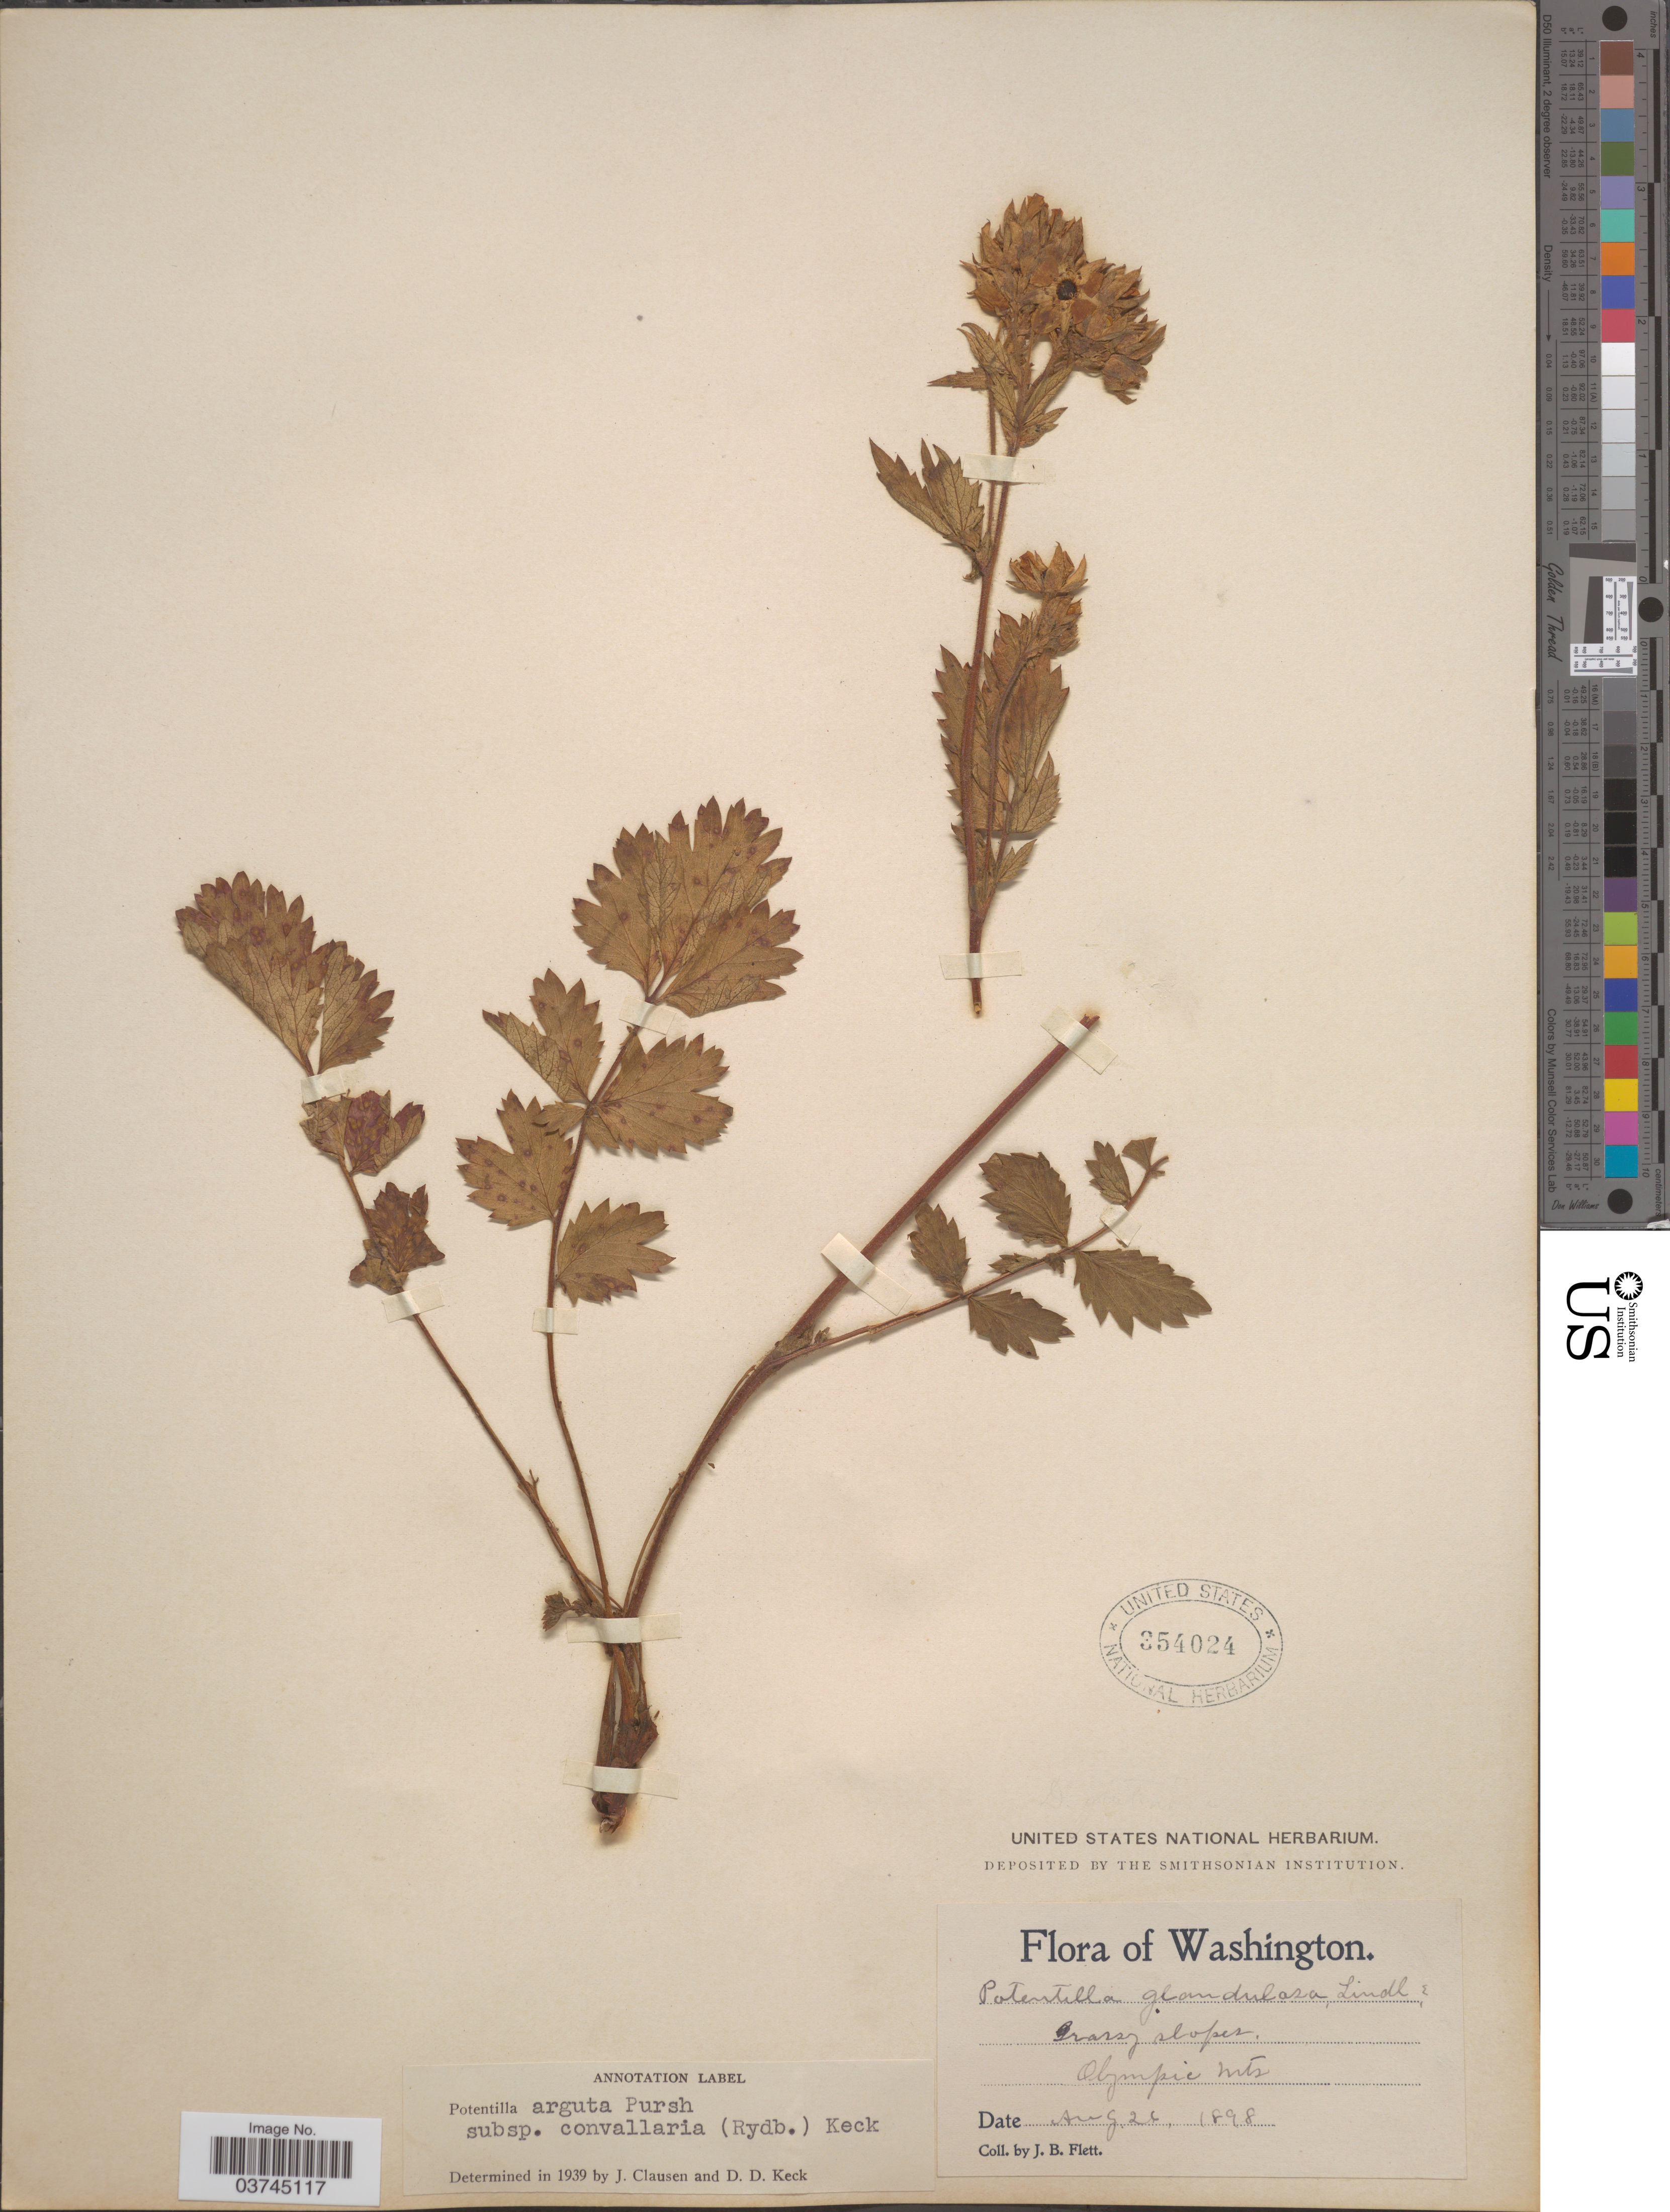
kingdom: Plantae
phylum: Tracheophyta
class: Magnoliopsida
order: Rosales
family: Rosaceae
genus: Drymocallis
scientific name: Drymocallis convallaria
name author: (Rydb.) Rydb.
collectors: J. Flett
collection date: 1898-08-26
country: United States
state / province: Washington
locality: Olympic mts.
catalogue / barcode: US 354024